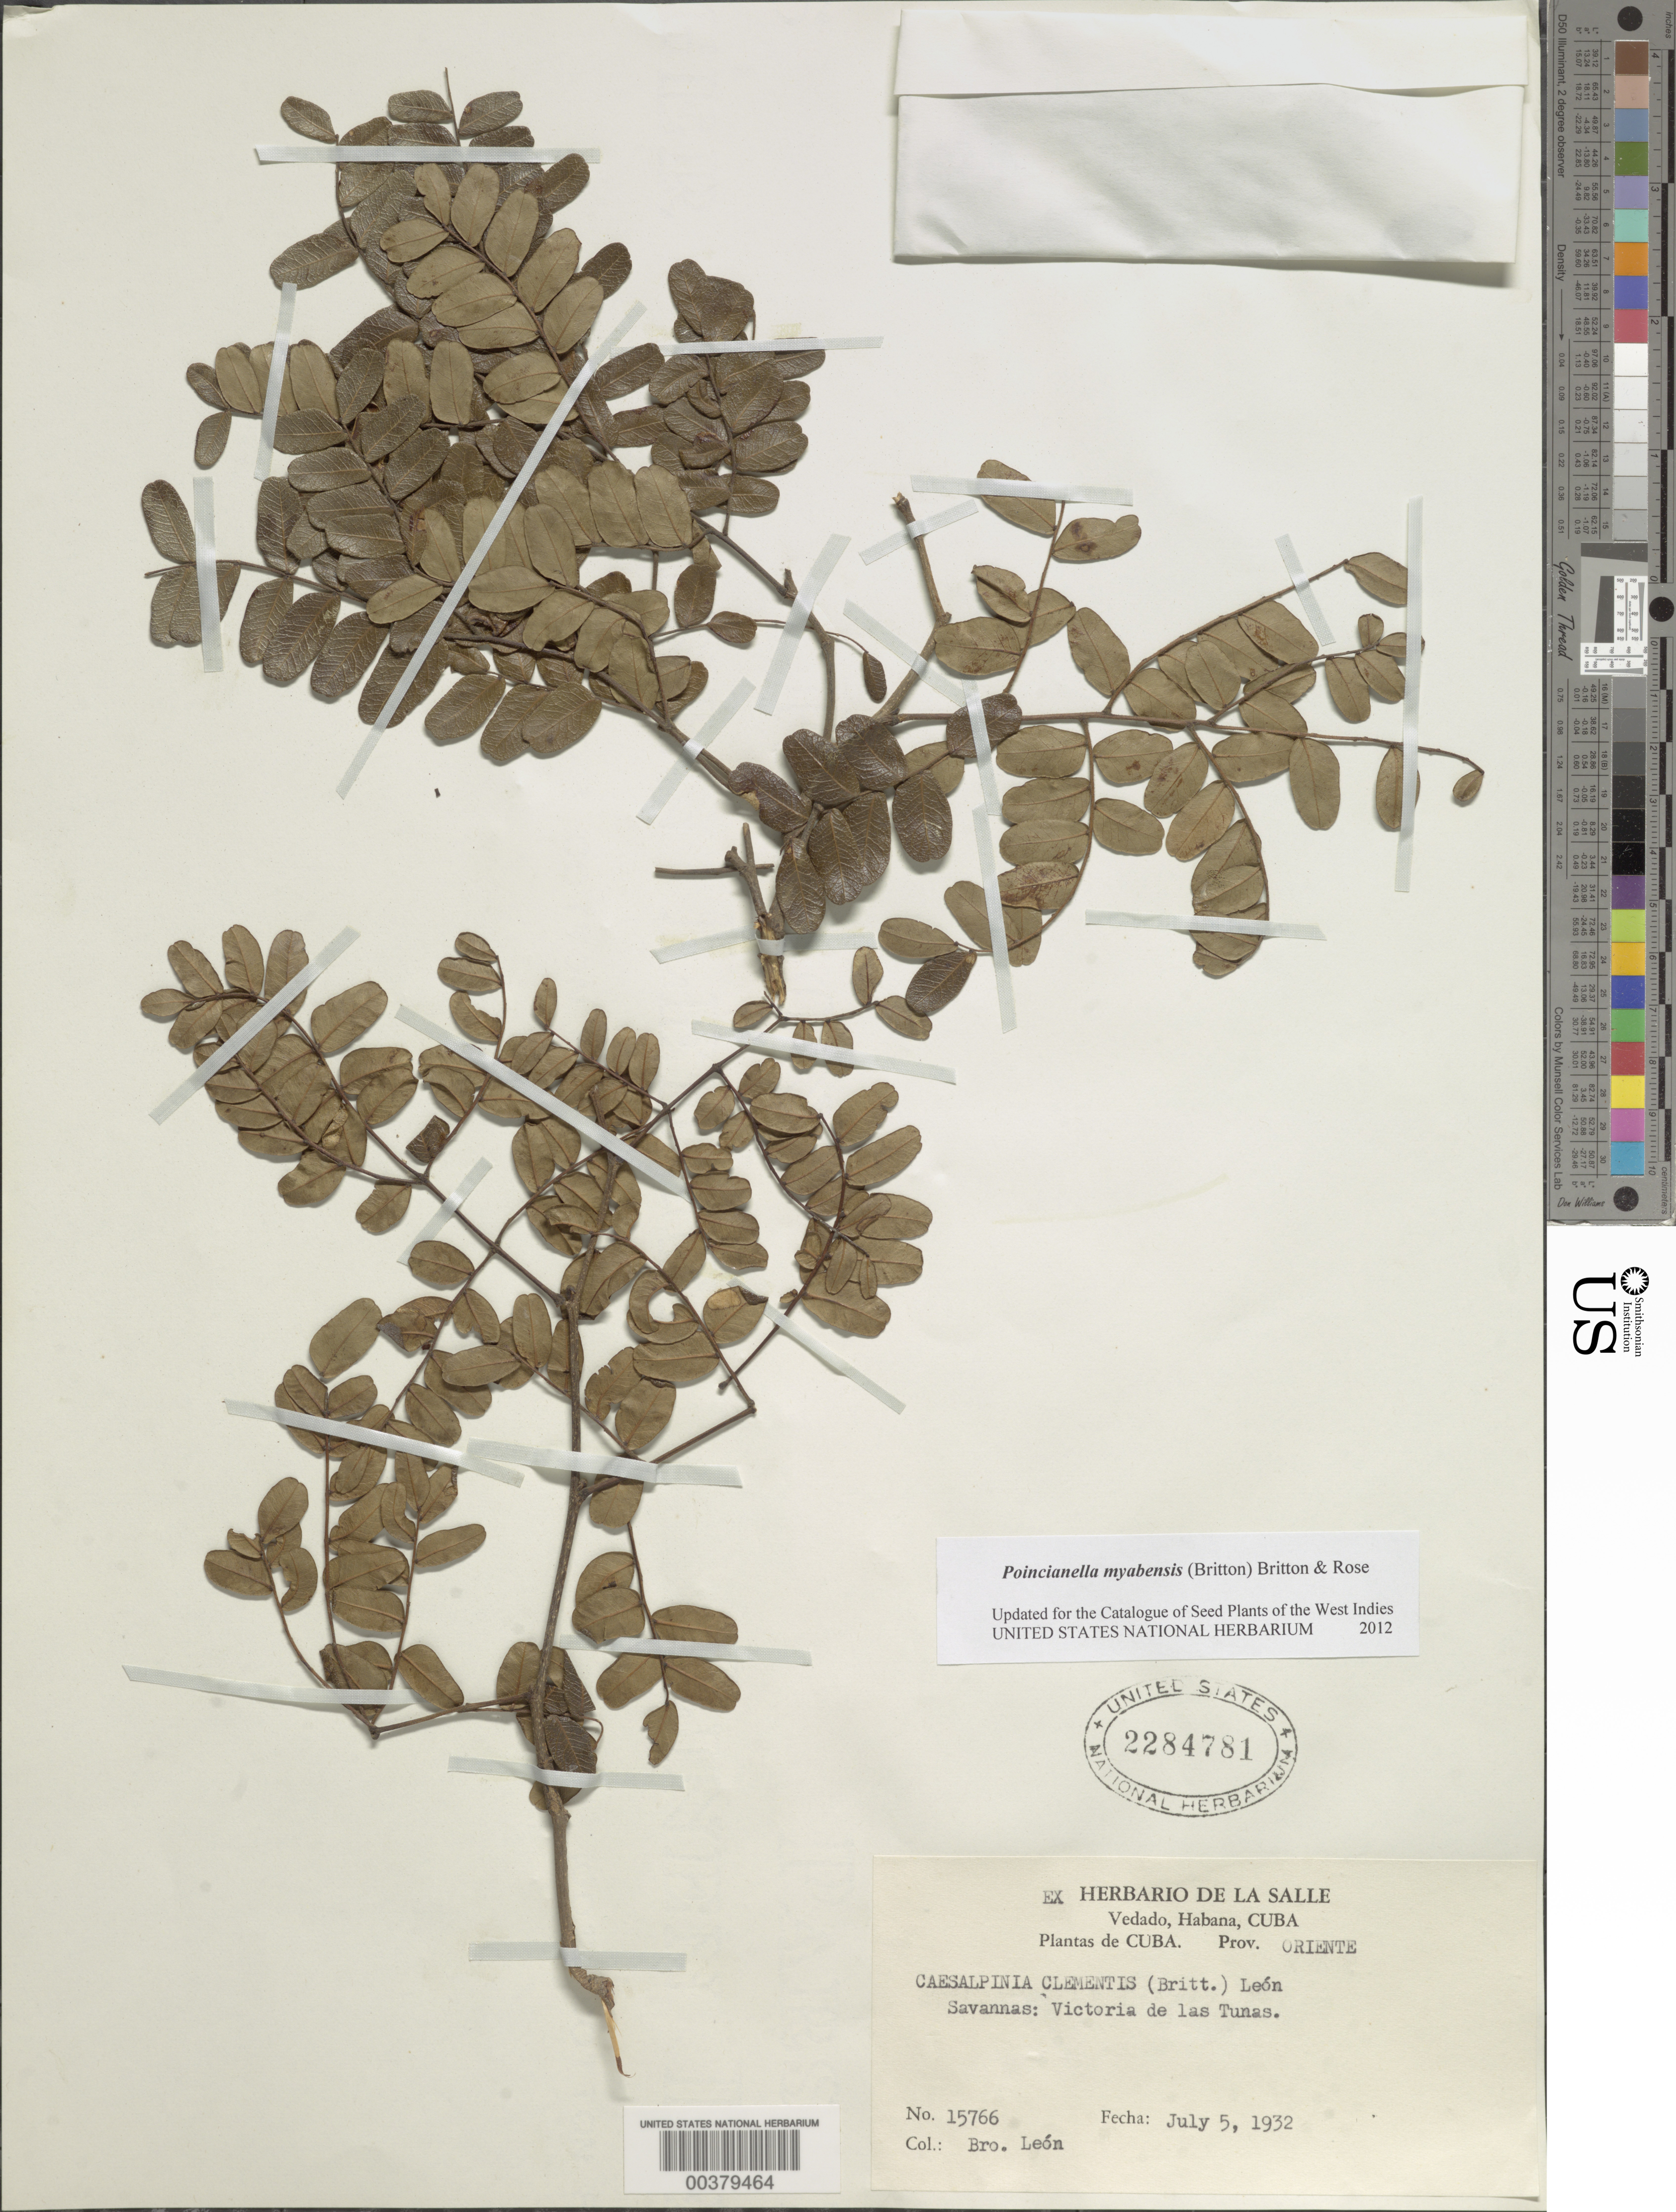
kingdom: Plantae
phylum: Tracheophyta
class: Magnoliopsida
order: Fabales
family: Fabaceae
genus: Cenostigma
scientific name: Cenostigma maybense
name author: (Britton) Gagnon & G.P. Lewis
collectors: Bro. León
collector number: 15766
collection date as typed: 05 Jul 1932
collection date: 1932-07-05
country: Cuba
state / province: Oriente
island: Greater Antilles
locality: Victoria de las tunas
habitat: Savannas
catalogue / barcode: US 2284781